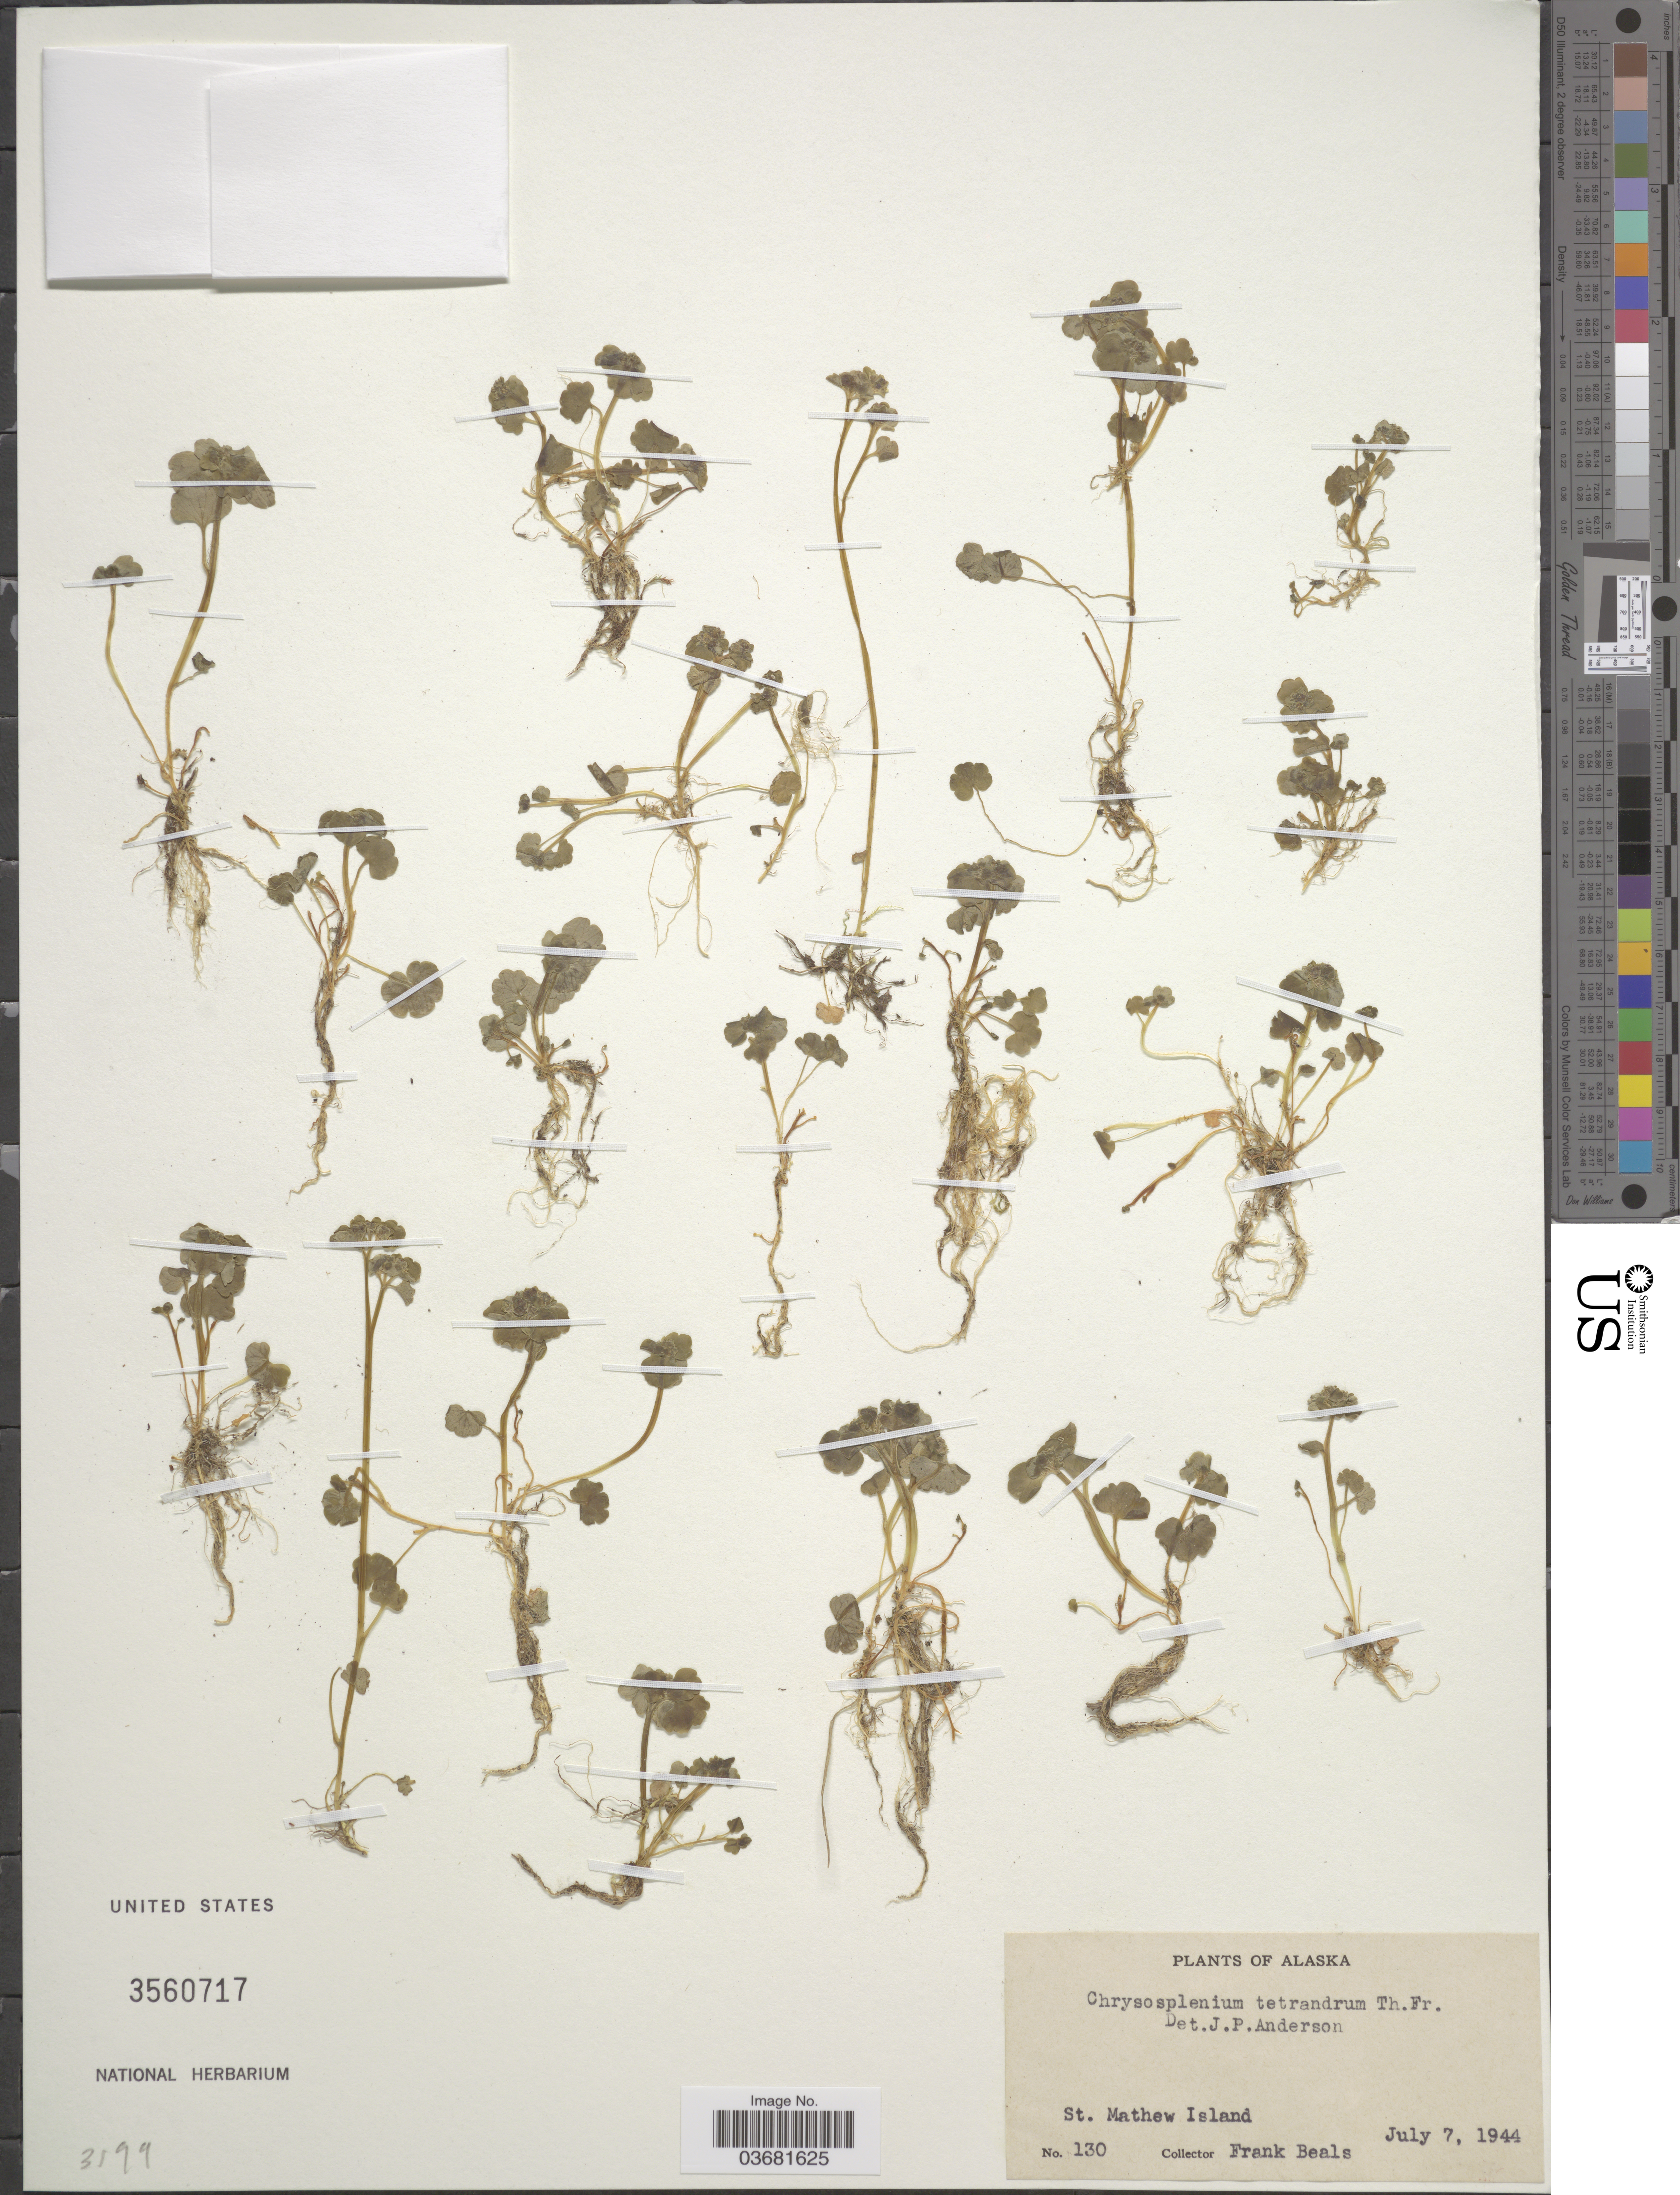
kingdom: Plantae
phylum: Tracheophyta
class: Magnoliopsida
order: Saxifragales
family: Saxifragaceae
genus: Chrysosplenium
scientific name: Chrysosplenium tetrandrum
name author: (N. Lund) Th. Fr.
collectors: F. Beals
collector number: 130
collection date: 1944-07-07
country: United States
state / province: Alaska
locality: St. Mathew Island.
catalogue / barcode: US 3560717